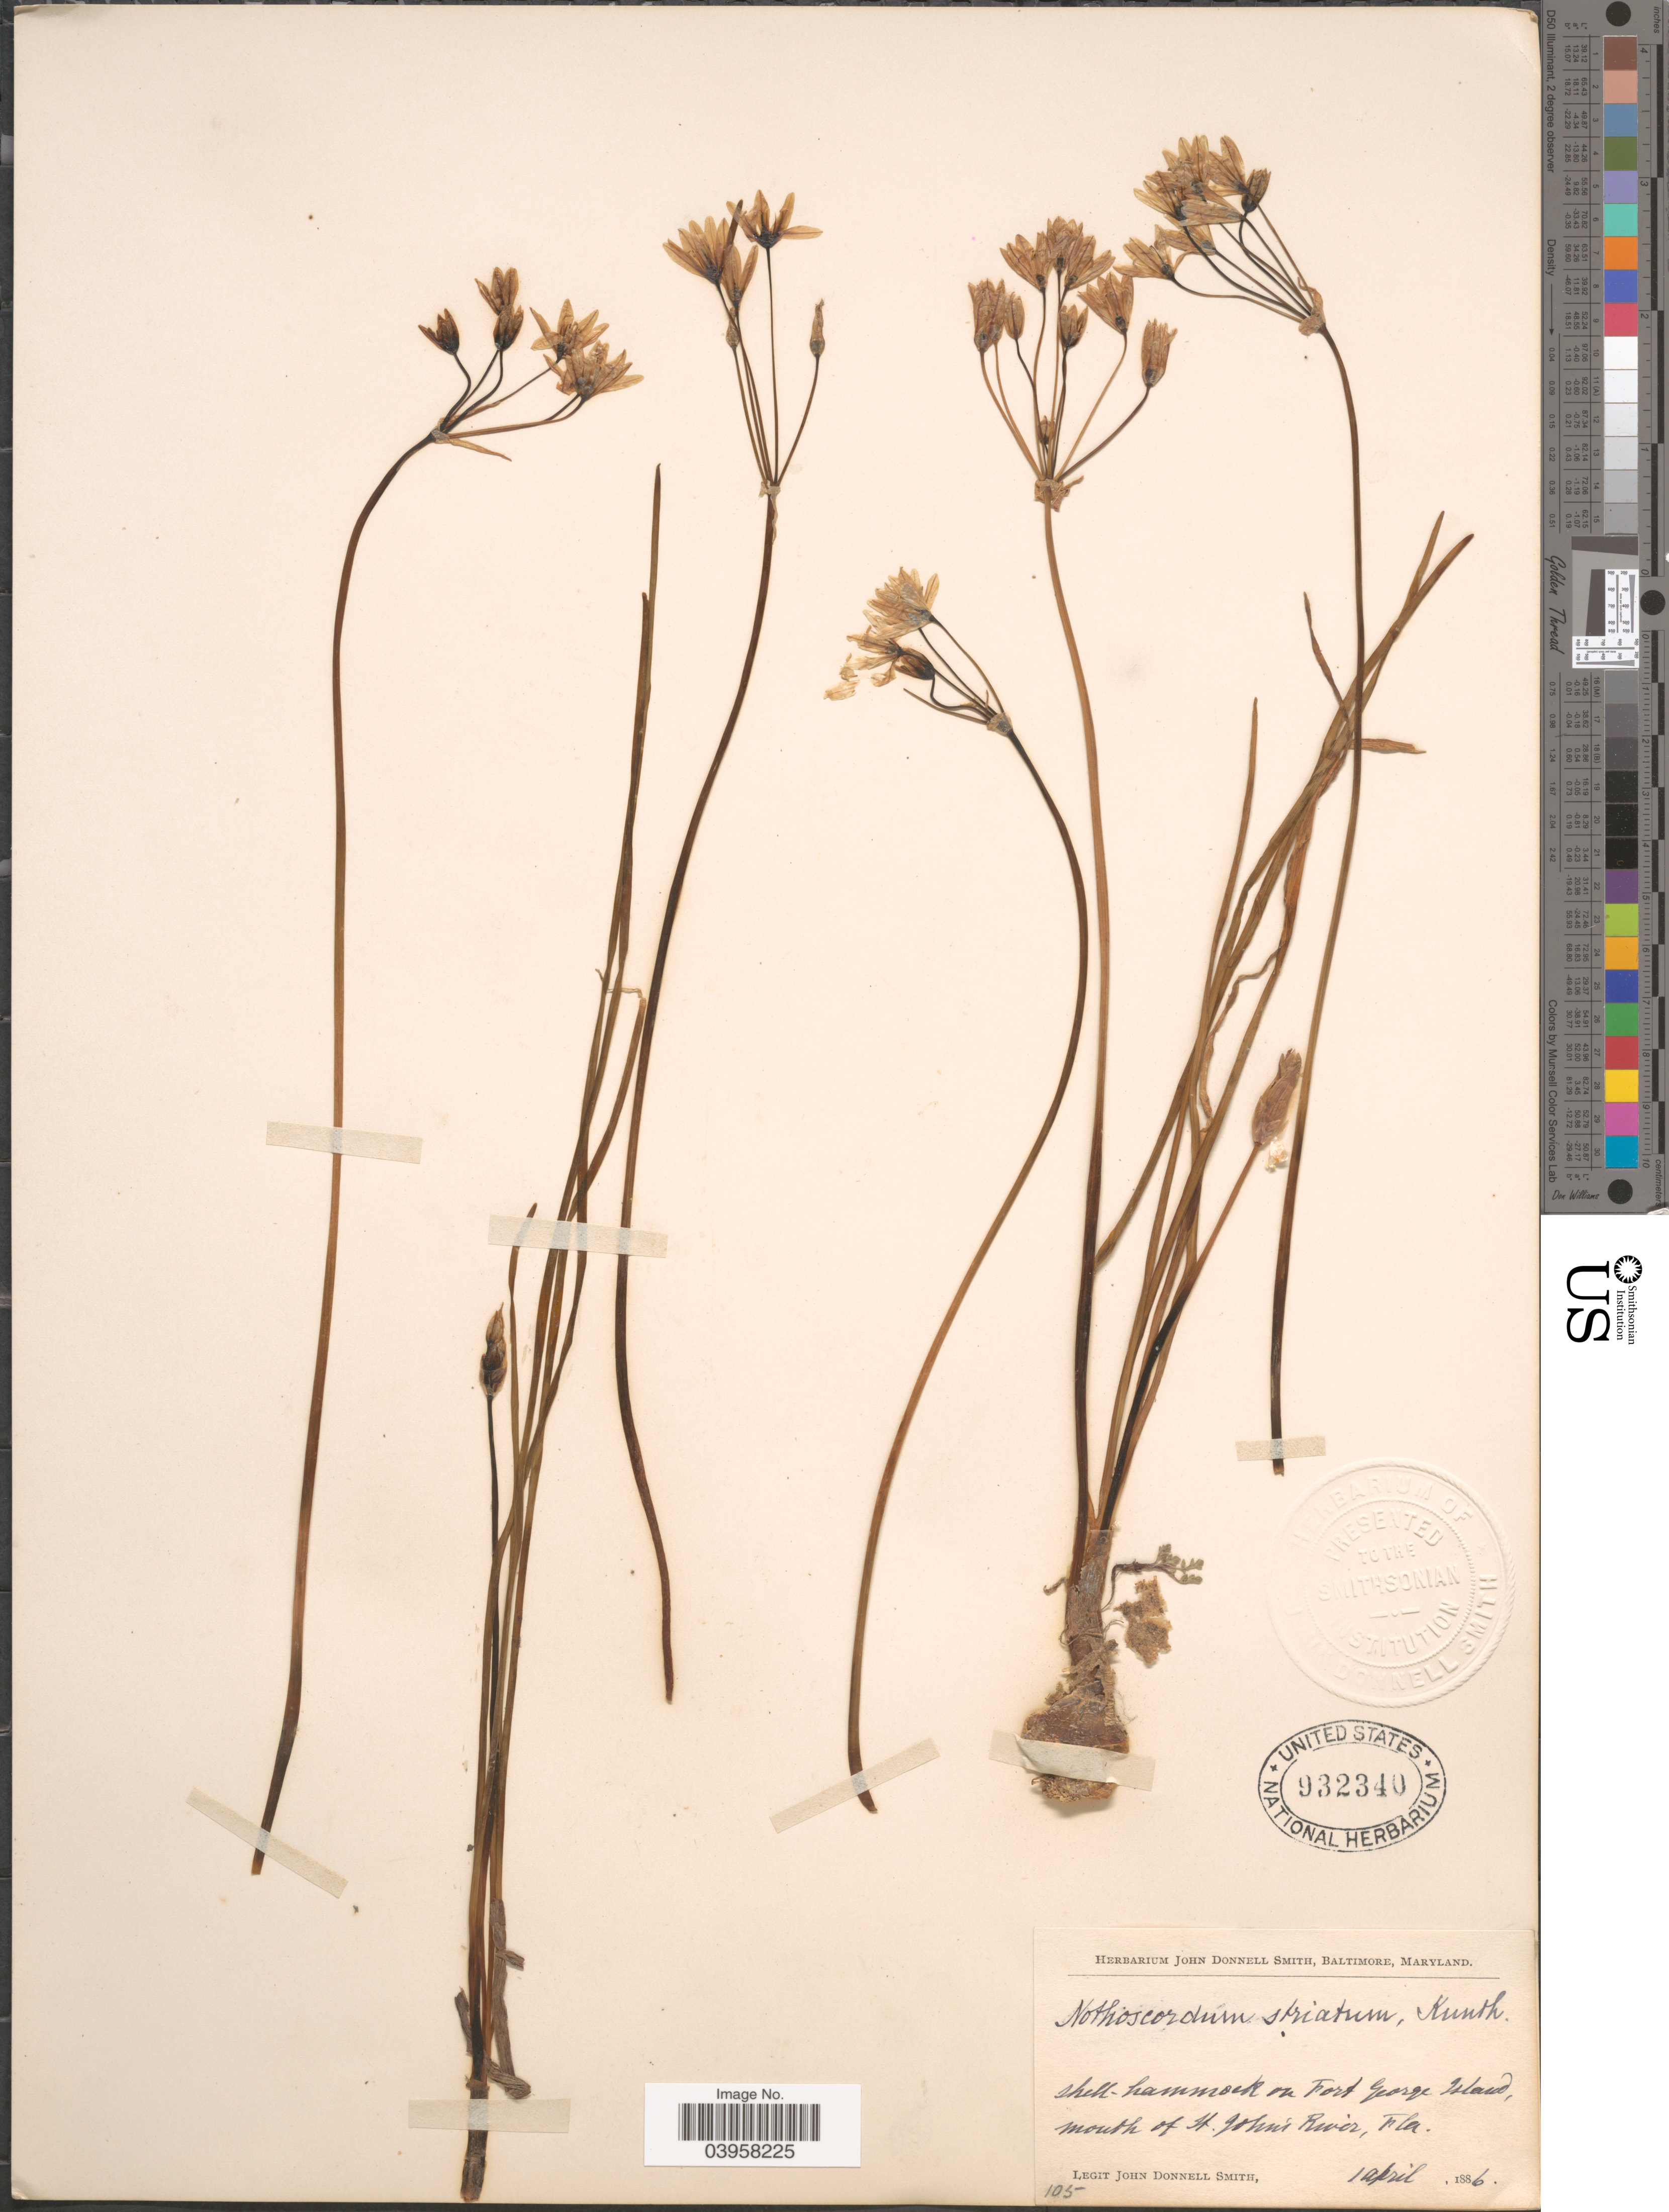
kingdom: Plantae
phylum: Tracheophyta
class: Liliopsida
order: Asparagales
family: Amaryllidaceae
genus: Nothoscordum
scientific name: Nothoscordum bivalve var. bivalve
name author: (L.) Britton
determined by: Strong, Mark T., (BOT), Smithsonian Institution - National Museum of Natural History (UNITED STATES)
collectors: J. Donnell Smith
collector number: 105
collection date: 1886-04-01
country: United States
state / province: Florida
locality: Shell-hammock on Fort George Island, mouth of St. John's River.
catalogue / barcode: US 932340